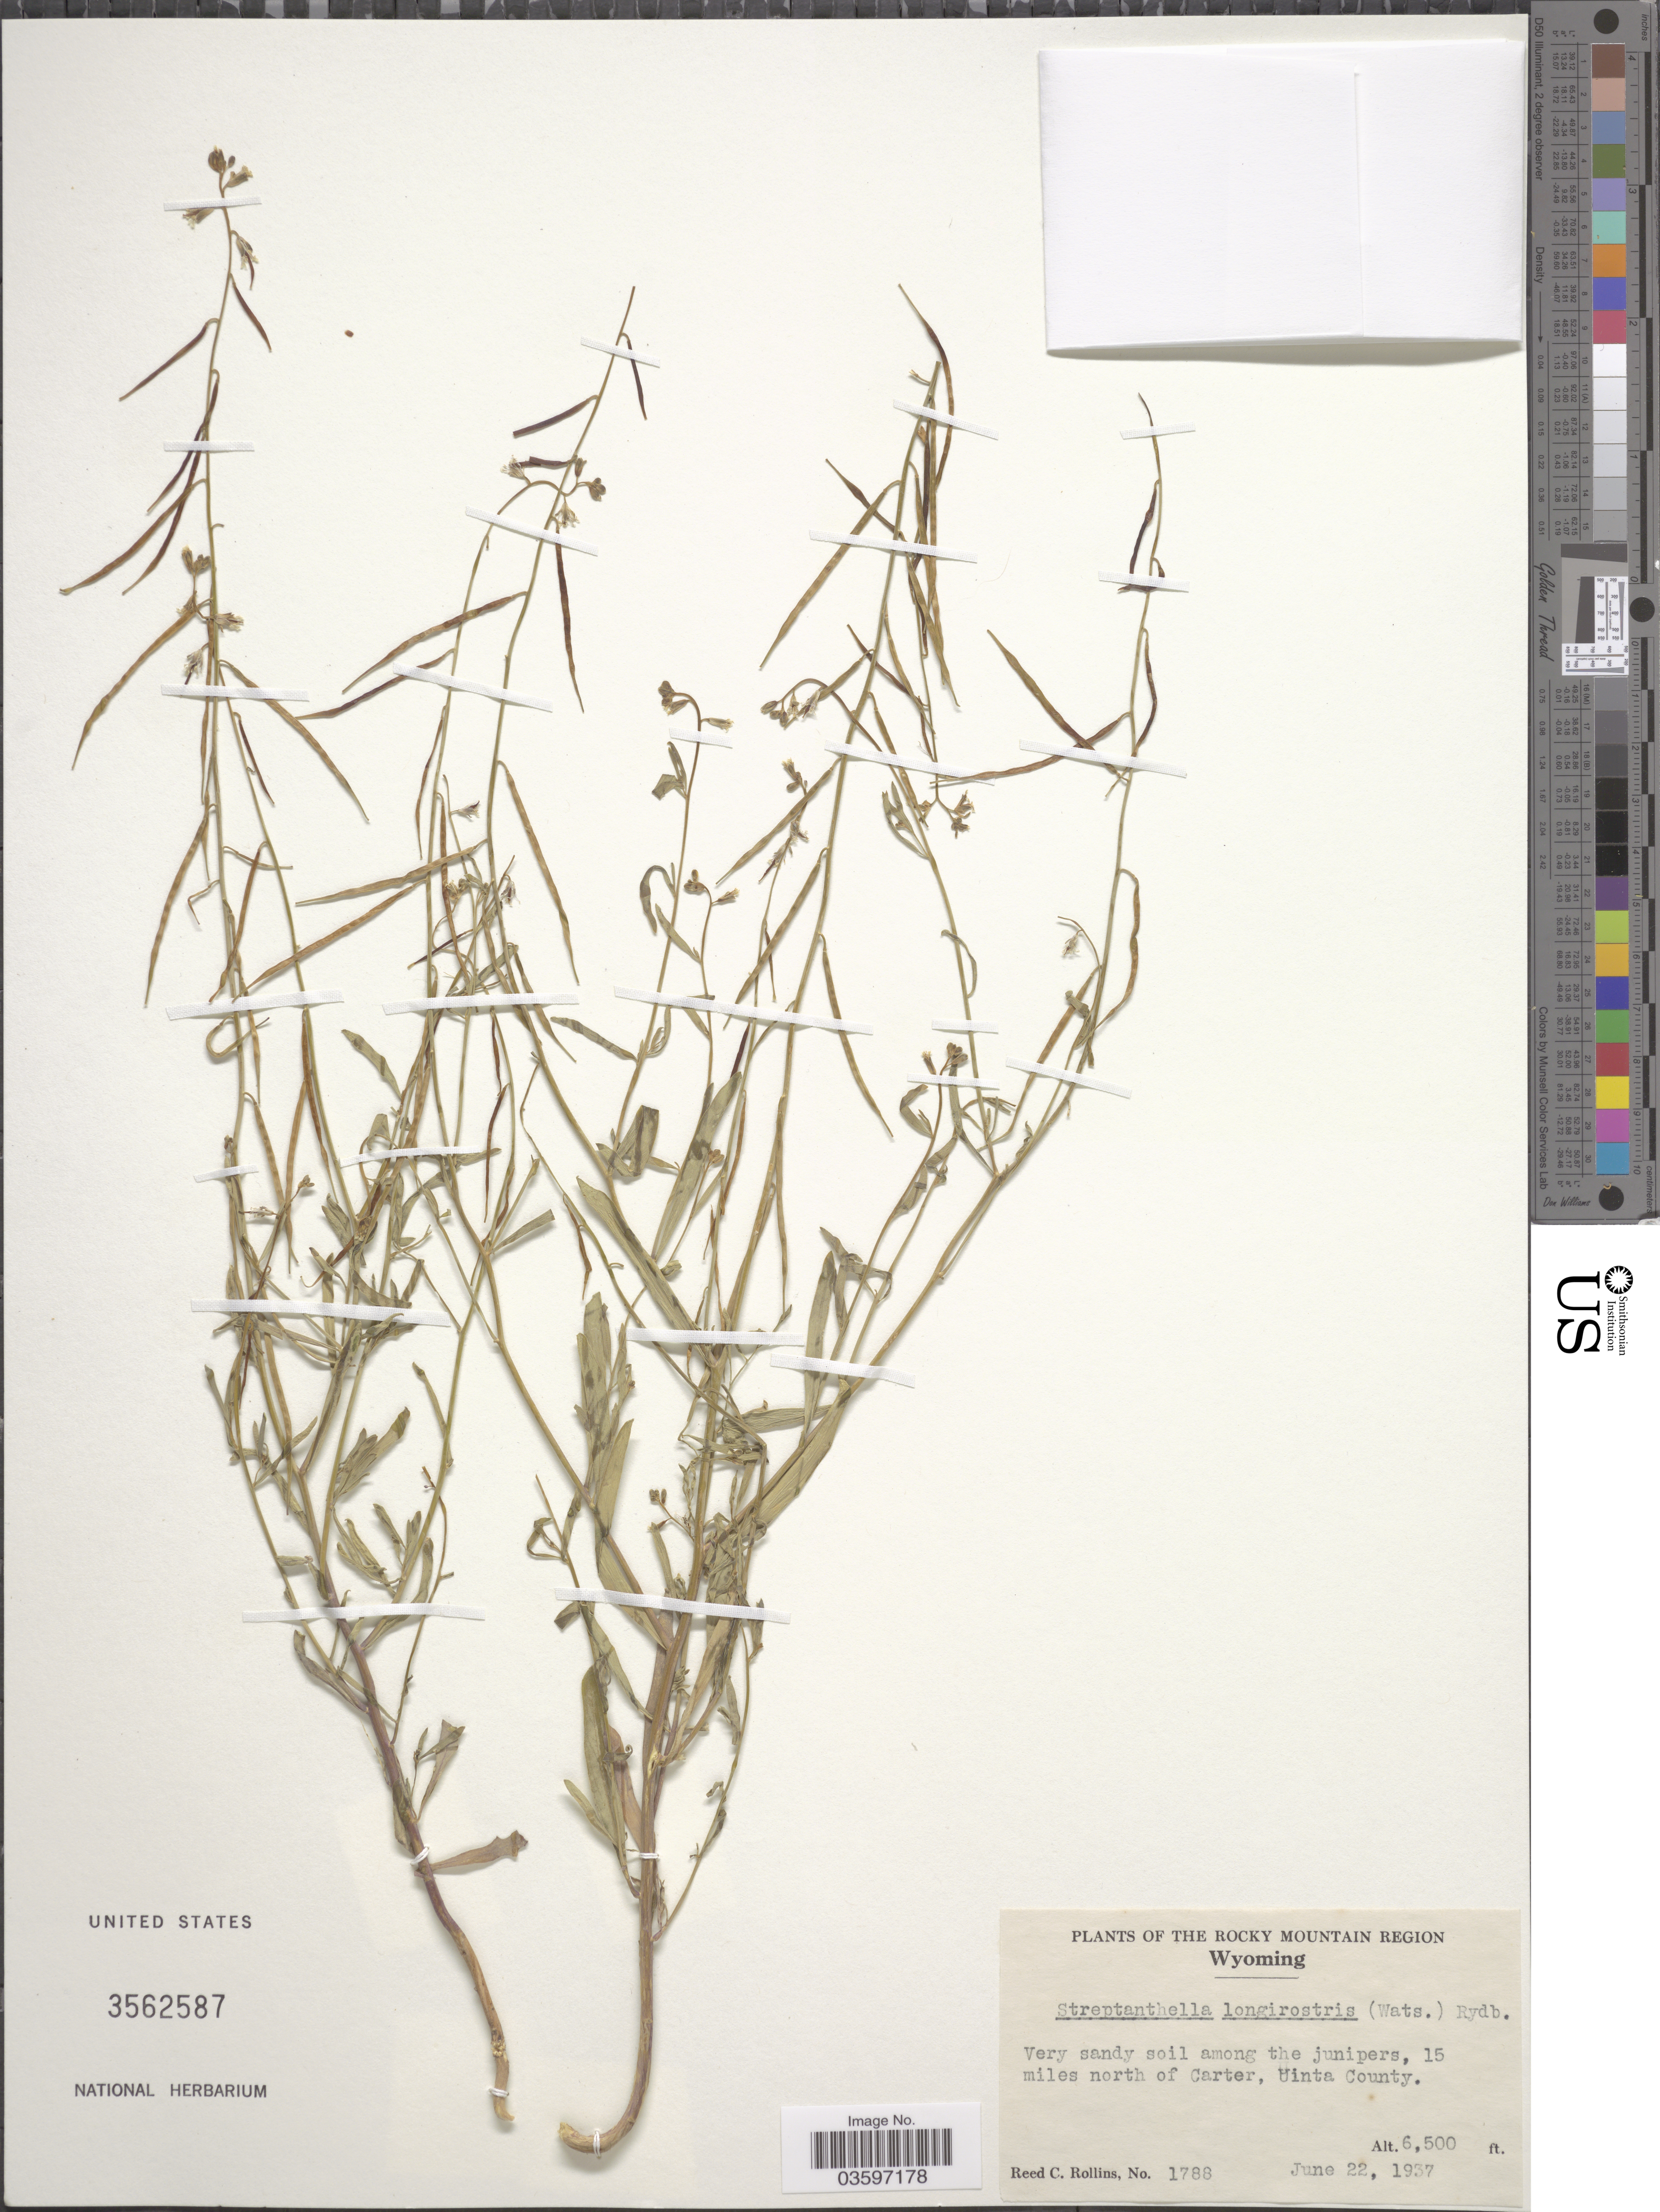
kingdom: Plantae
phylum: Tracheophyta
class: Magnoliopsida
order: Brassicales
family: Brassicaceae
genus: Streptanthella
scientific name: Streptanthella longirostris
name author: (S. Watson) Rydb.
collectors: R. C. Rollins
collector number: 1788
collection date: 1937-06-22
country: United States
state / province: Wyoming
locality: The Rocky Mountain Region. Very sandy soil among the junipers, 15 miles north of Carter, Uinta County.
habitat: very sandy soil among the junipers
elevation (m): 1981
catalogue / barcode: US 3562587